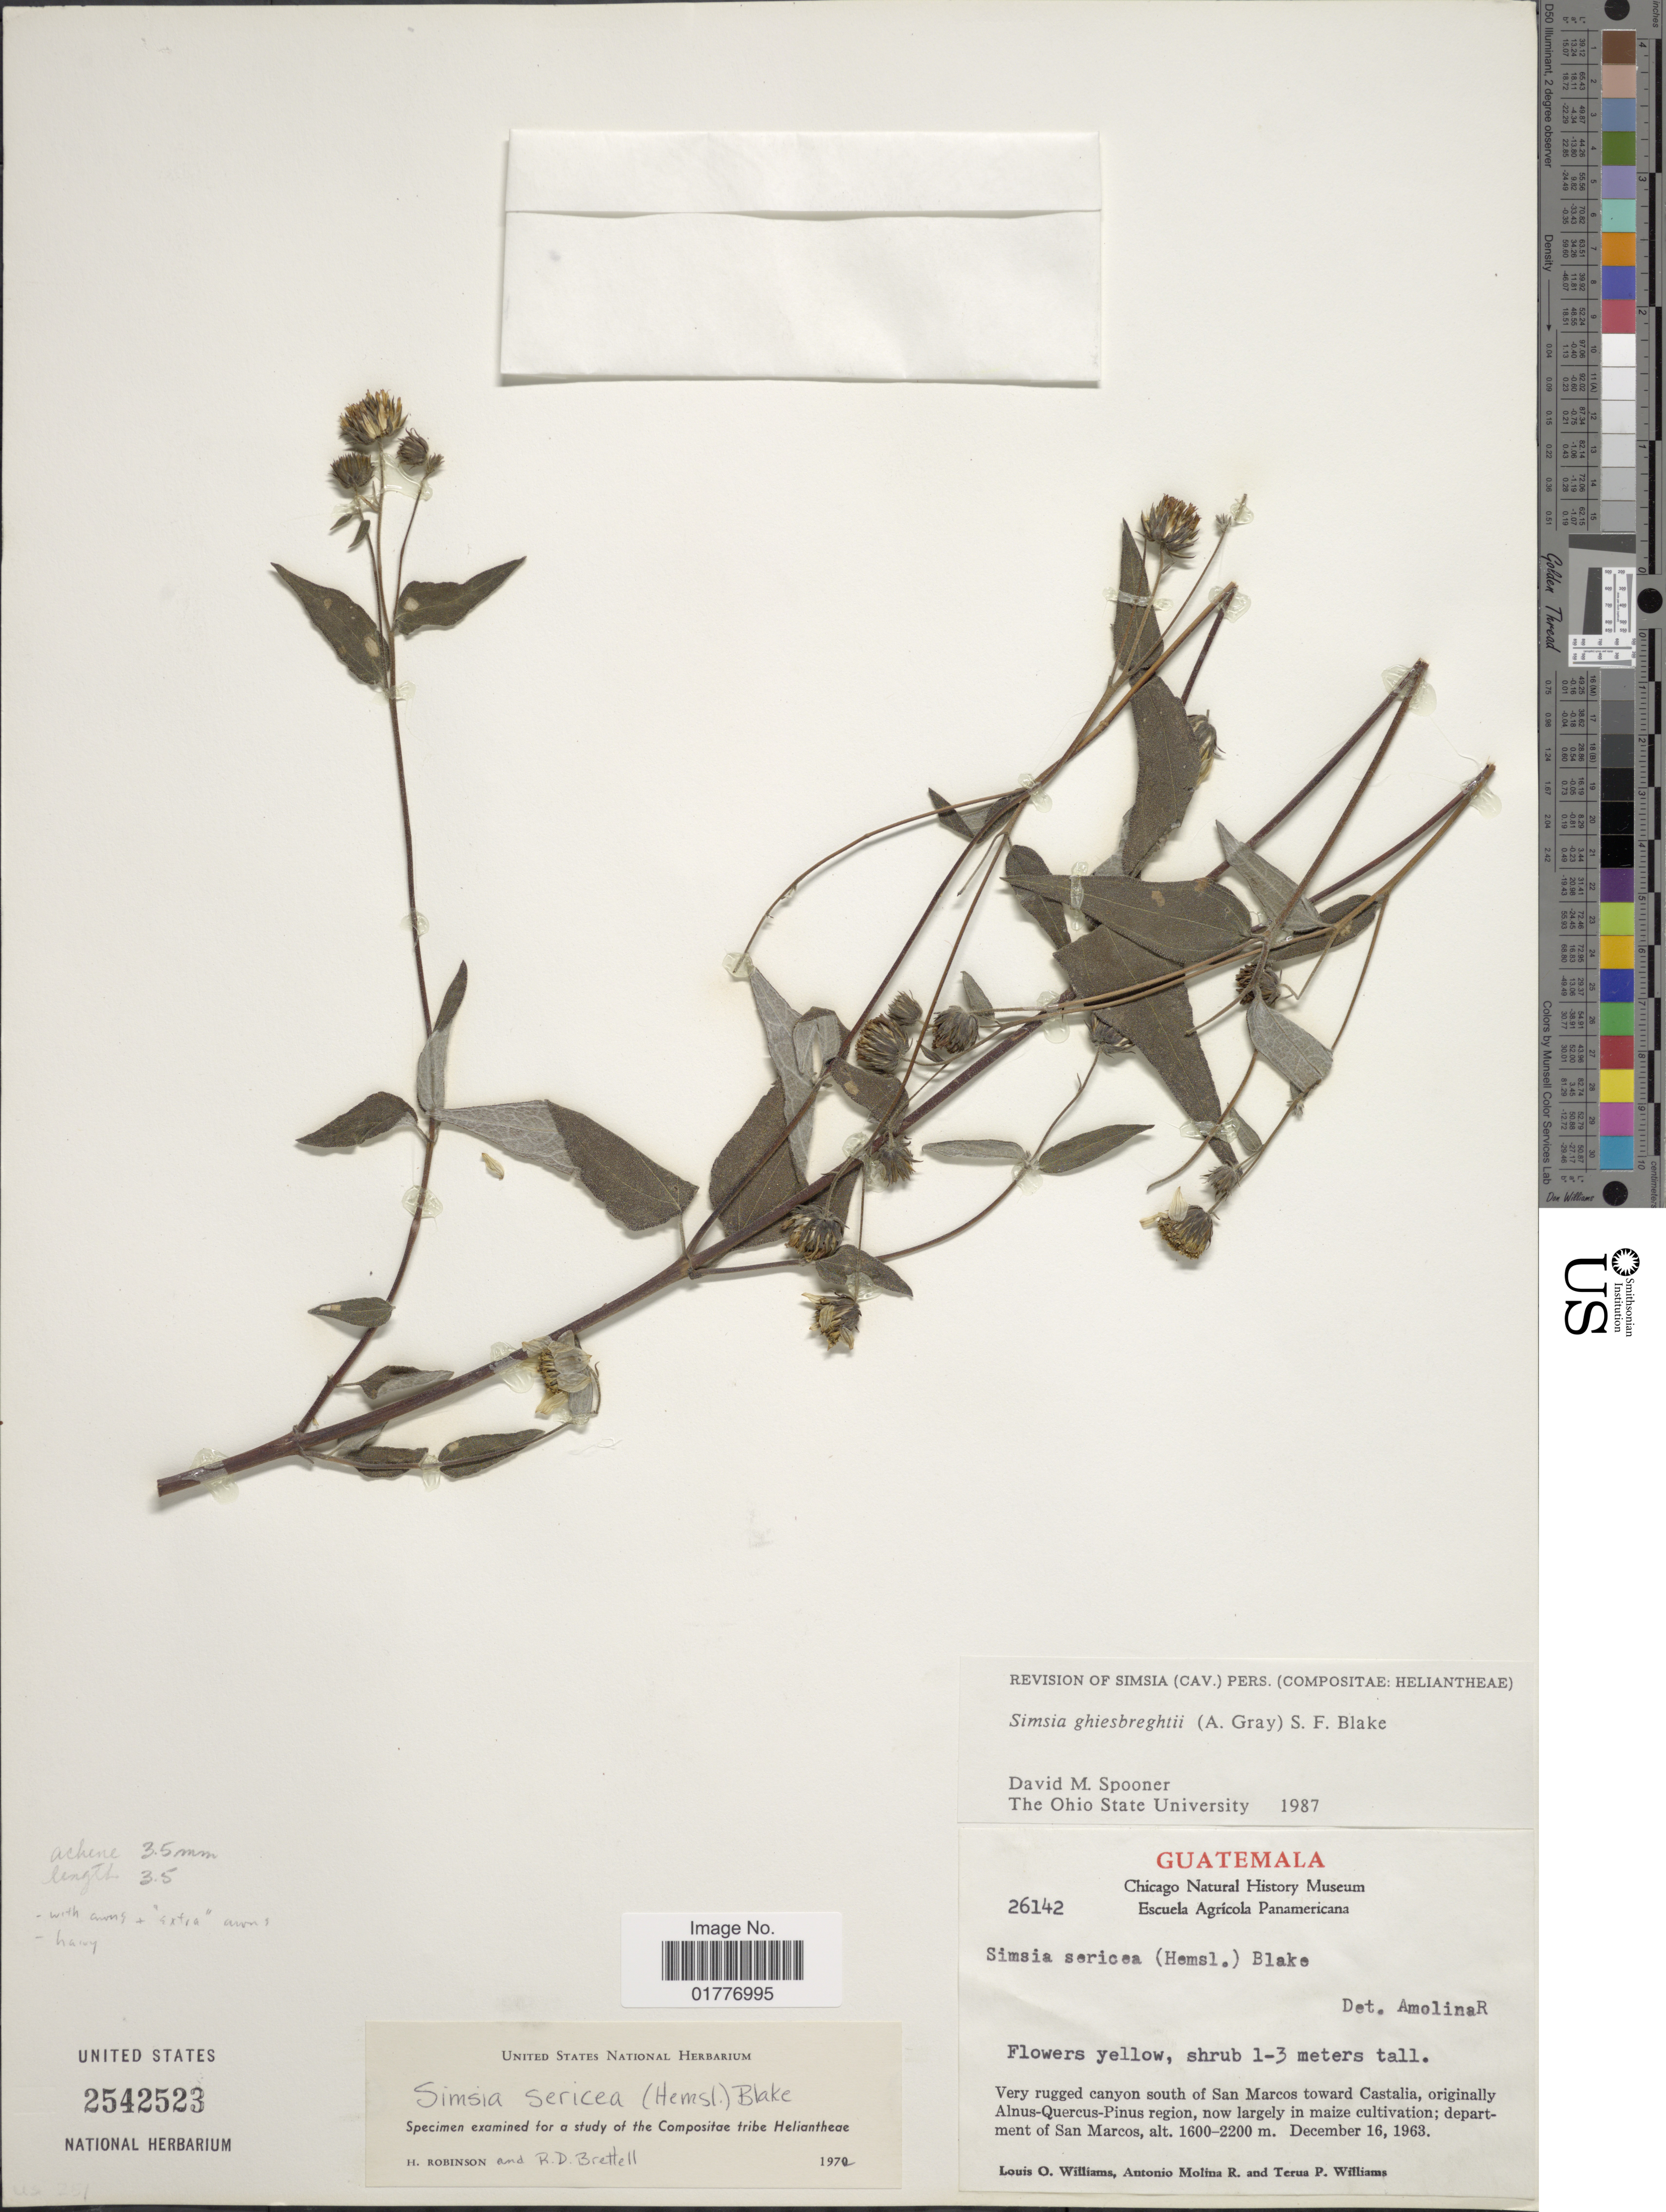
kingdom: Plantae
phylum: Tracheophyta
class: Magnoliopsida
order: Asterales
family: Asteraceae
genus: Simsia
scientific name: Simsia ghiesbreghtii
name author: (A. Gray) S.F. Blake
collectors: L. O. Williams, A. Molina R. & T. P. Williams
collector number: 26142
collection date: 1963-12-16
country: Guatemala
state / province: San Marcos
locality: Very rugged canyon south of San Marcos toward Castalia, originally Alnus0Quercus-Pinus region, Department of San Marcos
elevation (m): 1600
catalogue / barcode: US 2542523